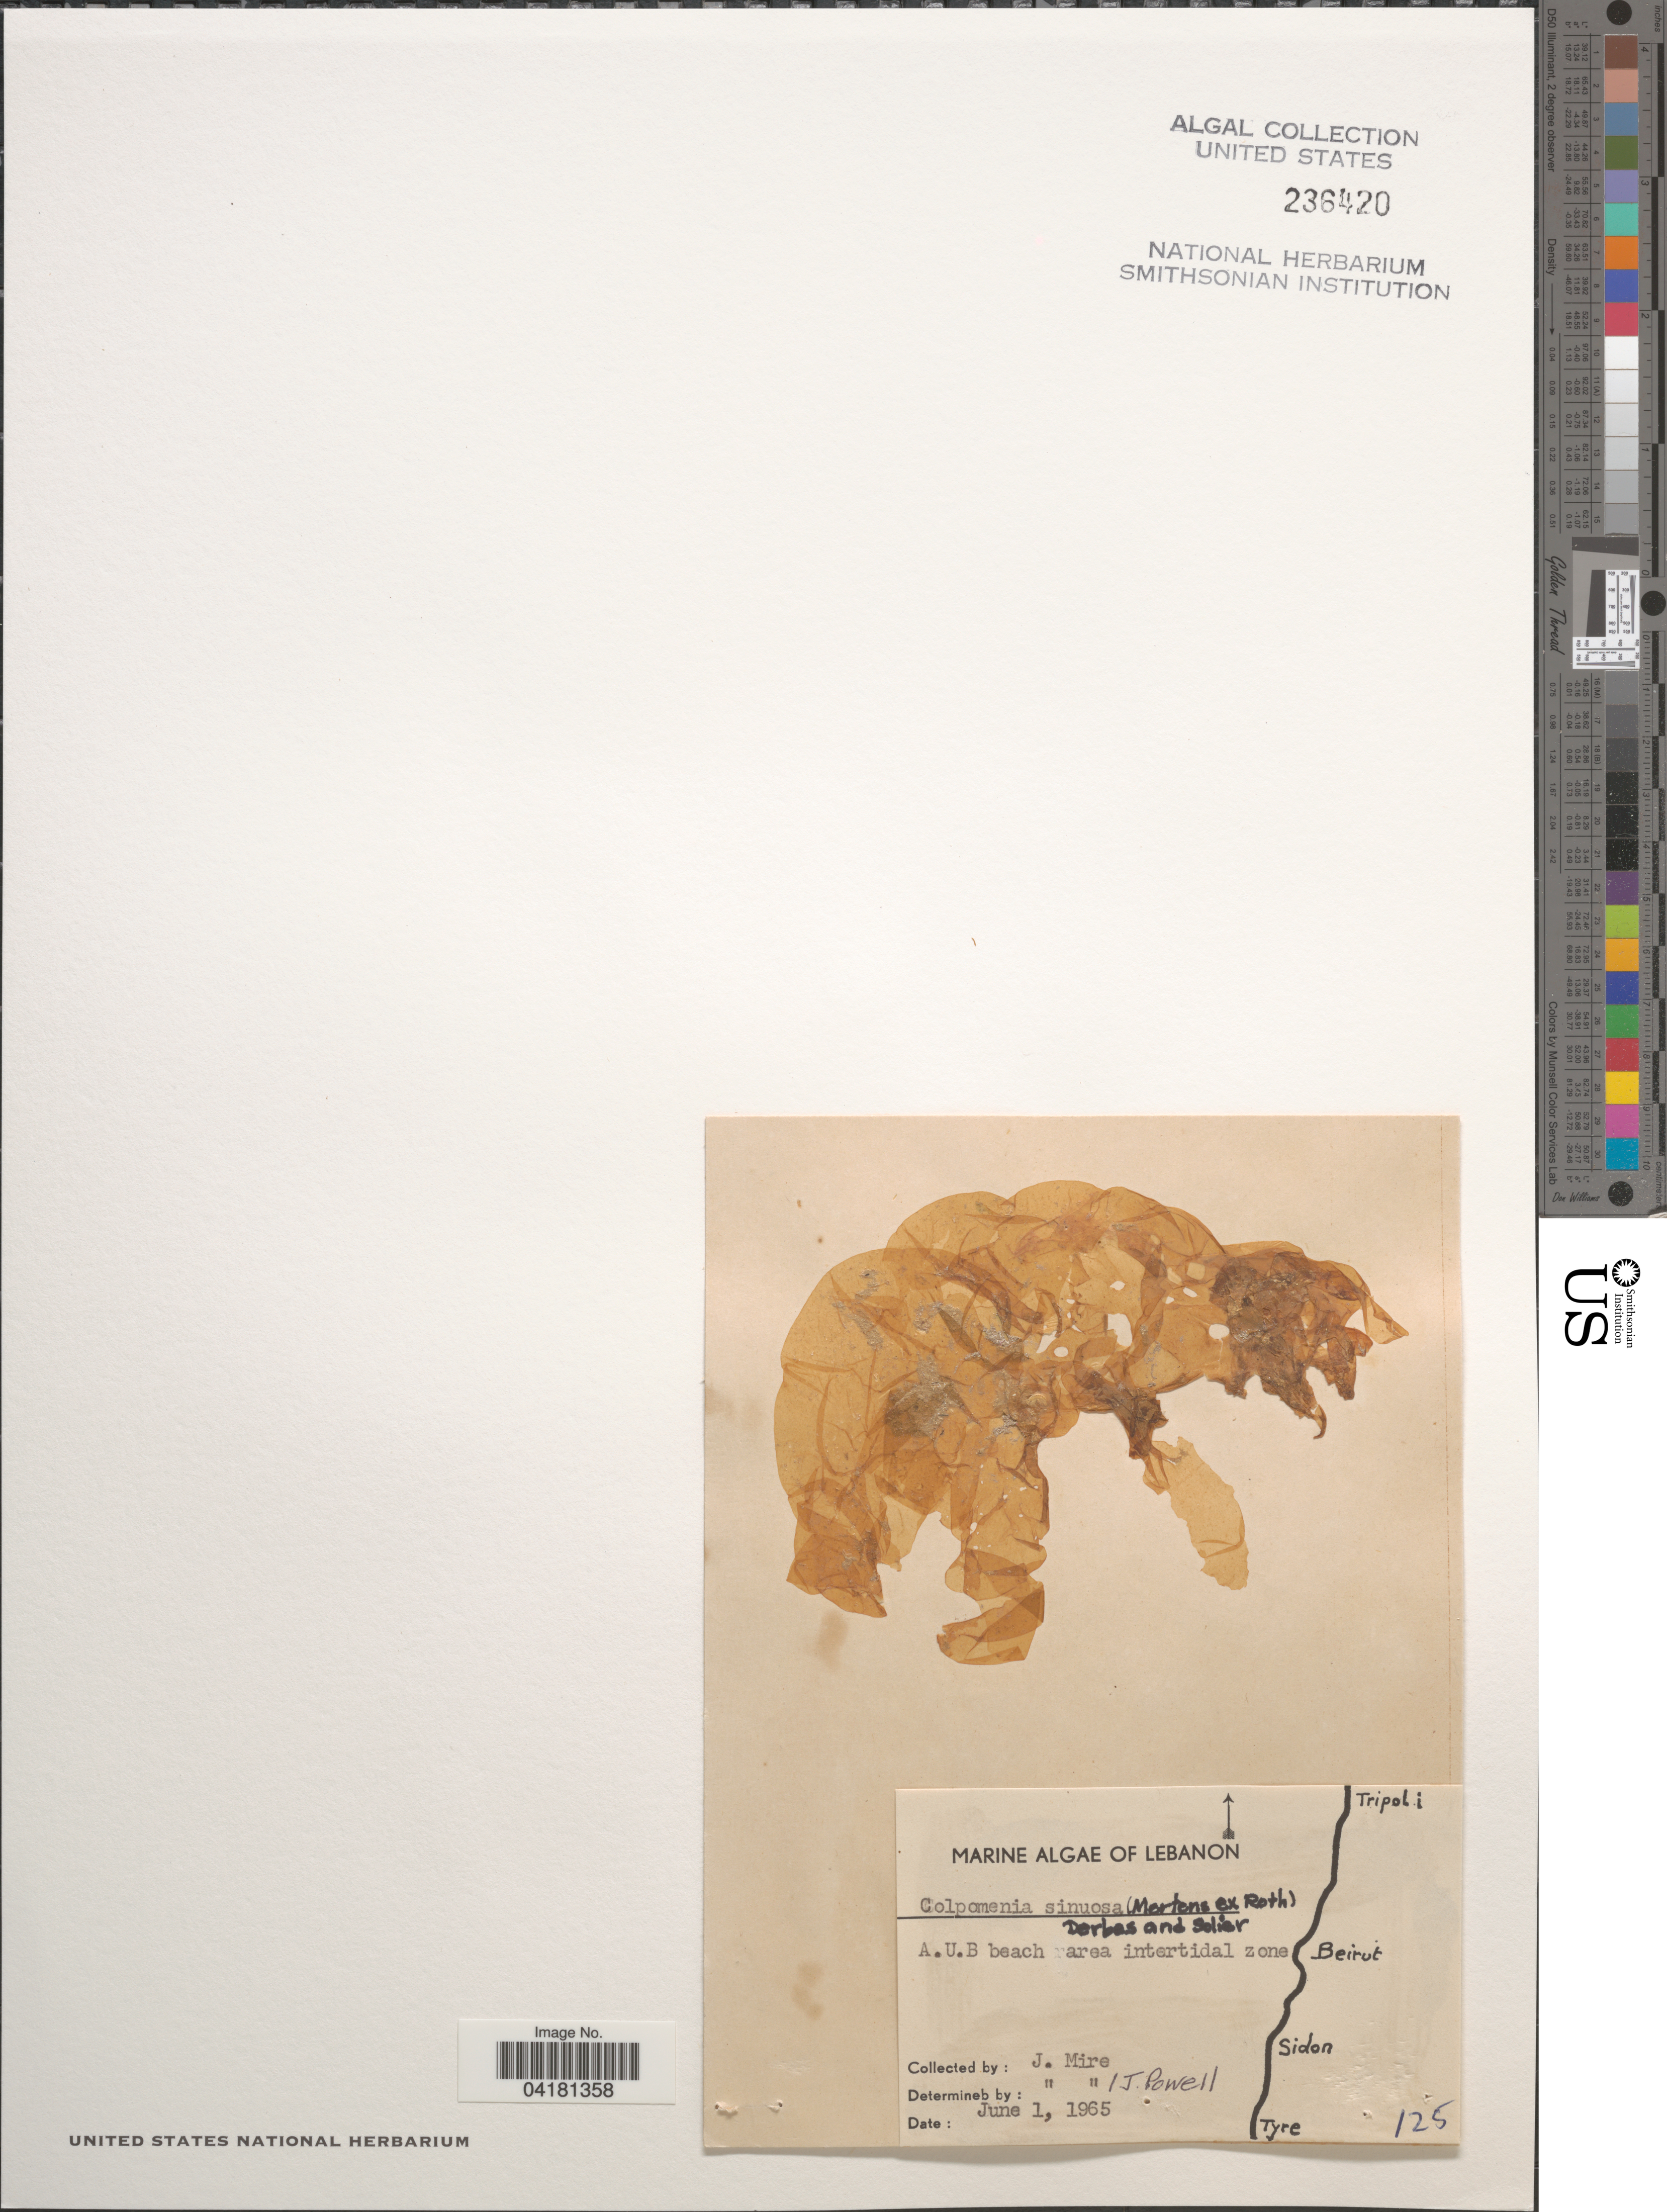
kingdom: Chromista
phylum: Ochrophyta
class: Phaeophyceae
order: Scytosiphonales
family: Scytosiphonaceae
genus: Colpomenia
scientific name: Colpomenia sinuosa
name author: (K. Mert. ex Roth) Derbes & Solier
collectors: J. Mire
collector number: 125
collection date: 1965-06-01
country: Lebanon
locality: A.U.B beach area intertidal zone.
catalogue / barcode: US 236420